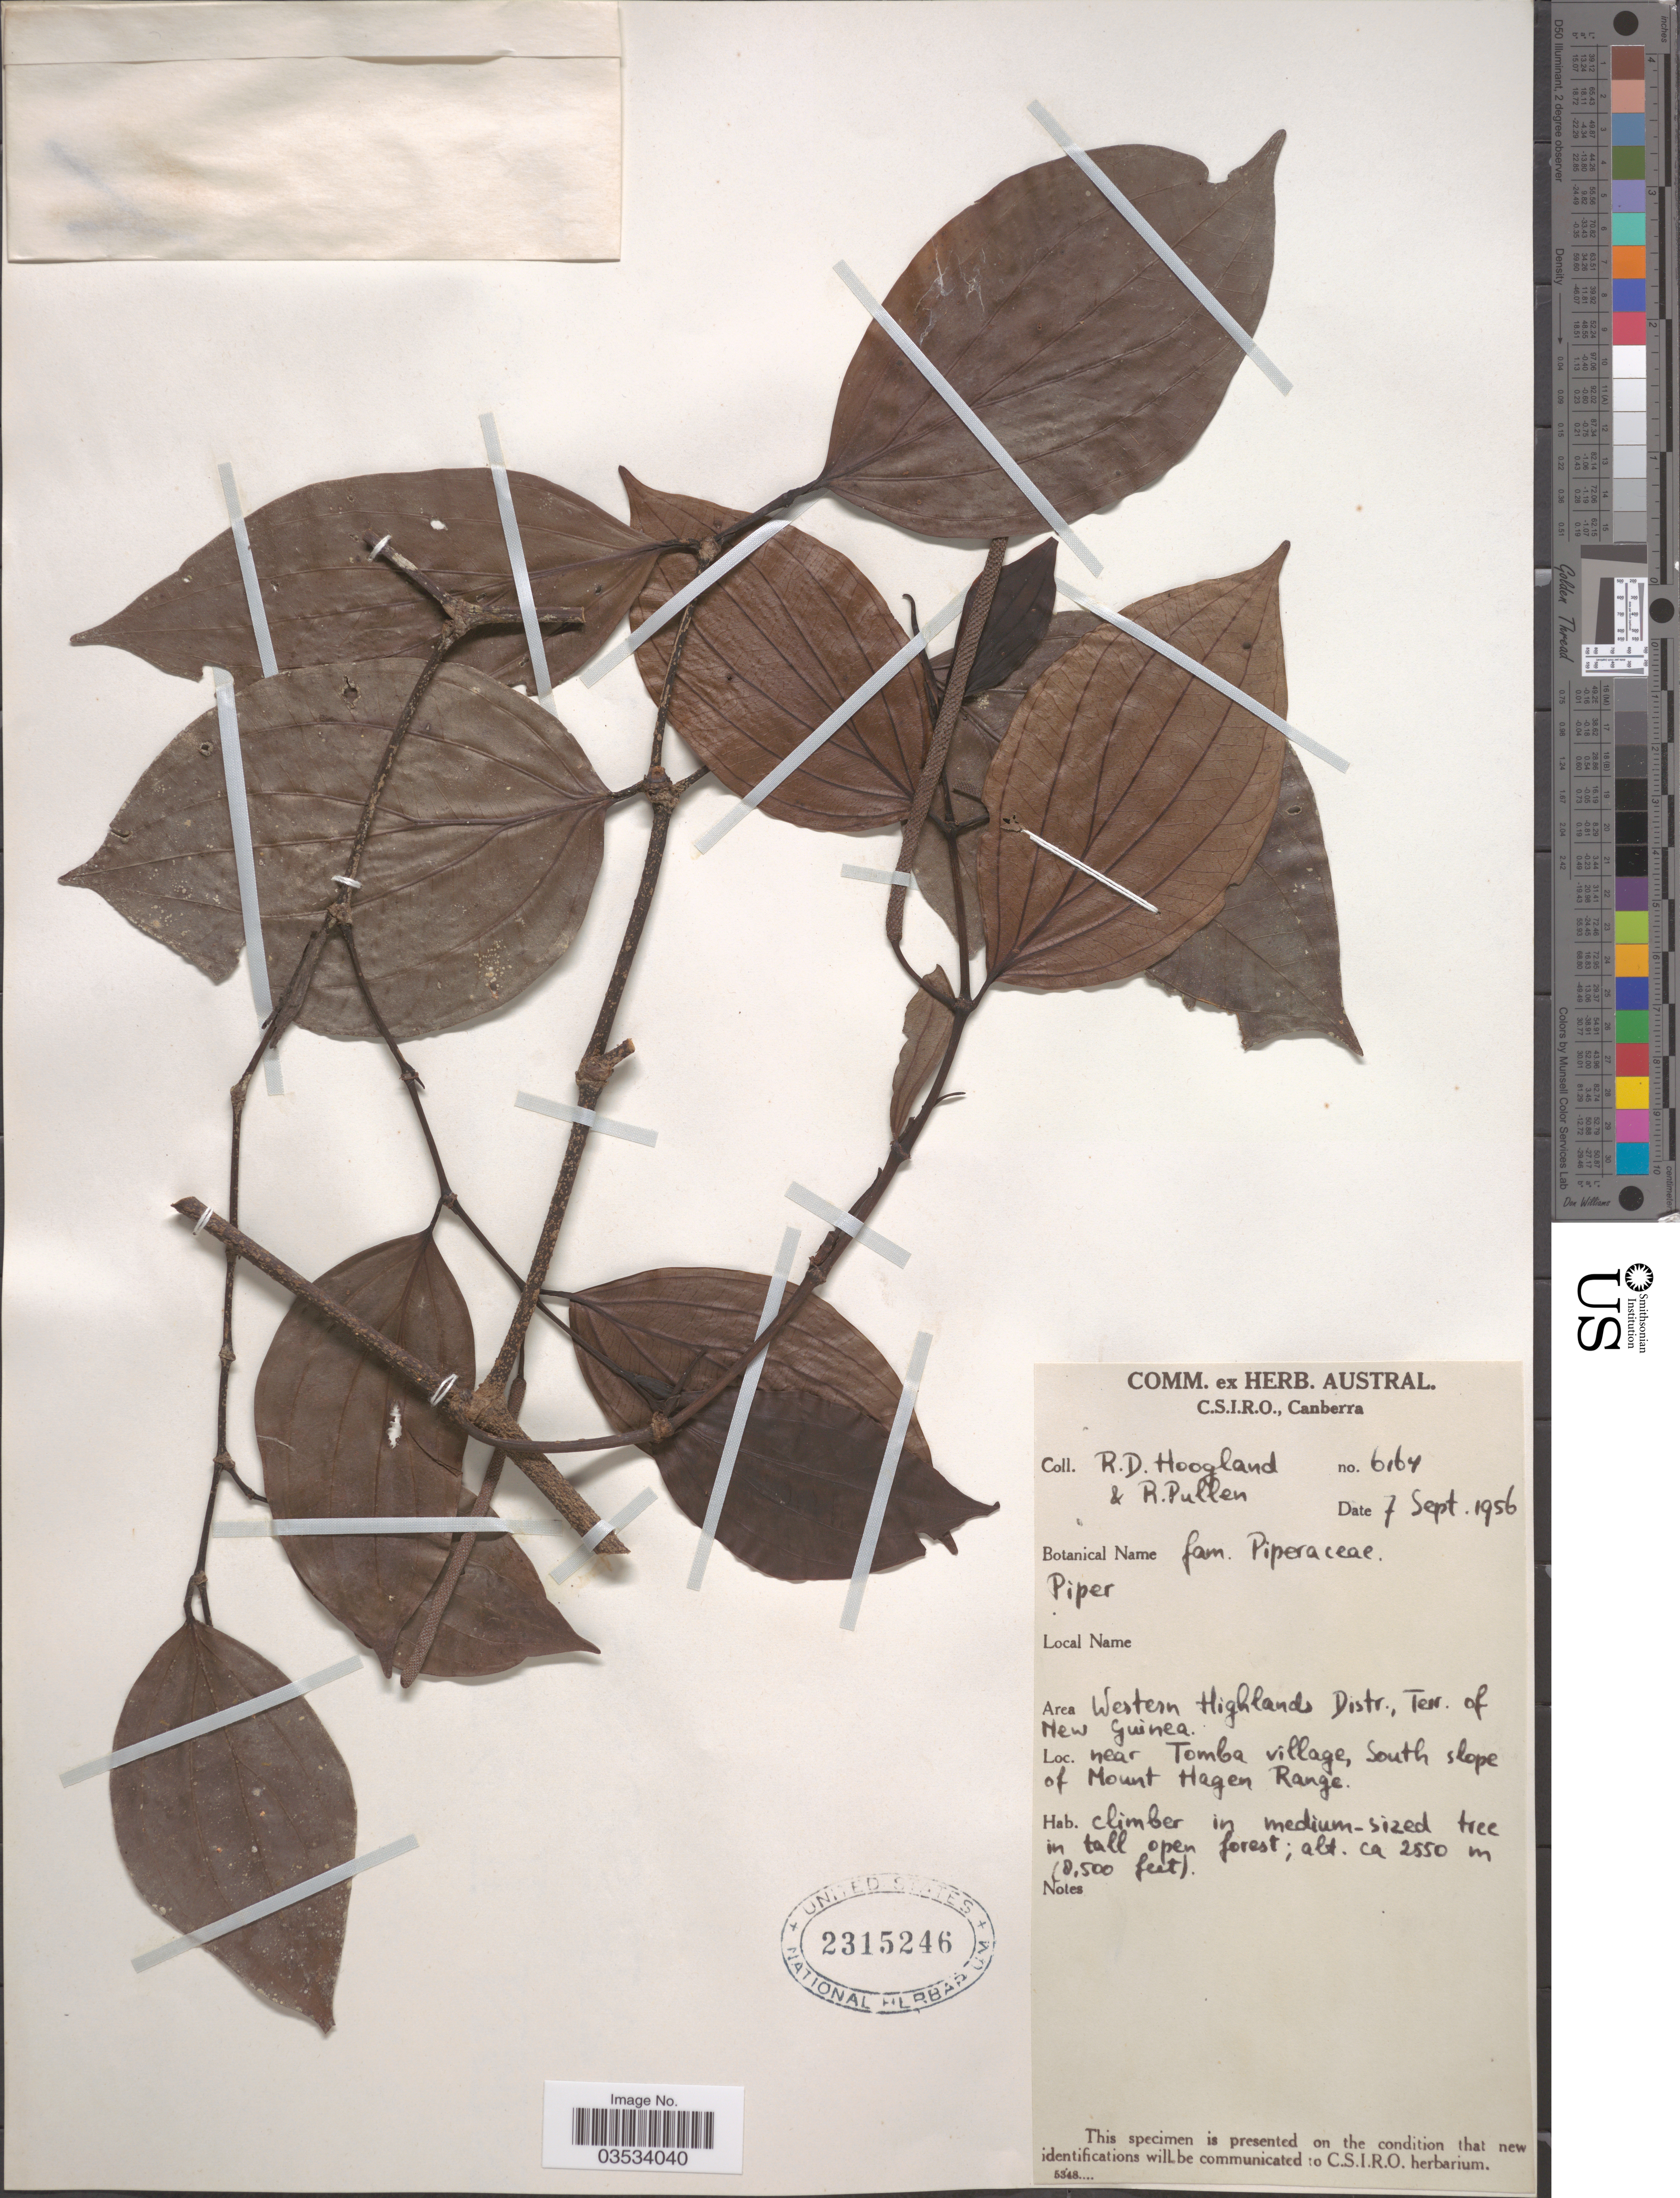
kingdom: Plantae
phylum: Tracheophyta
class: Magnoliopsida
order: Piperales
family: Piperaceae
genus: Piper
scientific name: Piper sp.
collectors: R. D. Hoogland & R. Pullen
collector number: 6164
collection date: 1956-09-07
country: Papua New Guinea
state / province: Western Highlands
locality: Area Western Highlands Distr., Terr. of New Guinea. Near Tomba village, South slope of Mount Hagen Range.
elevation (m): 2550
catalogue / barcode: US 2315246